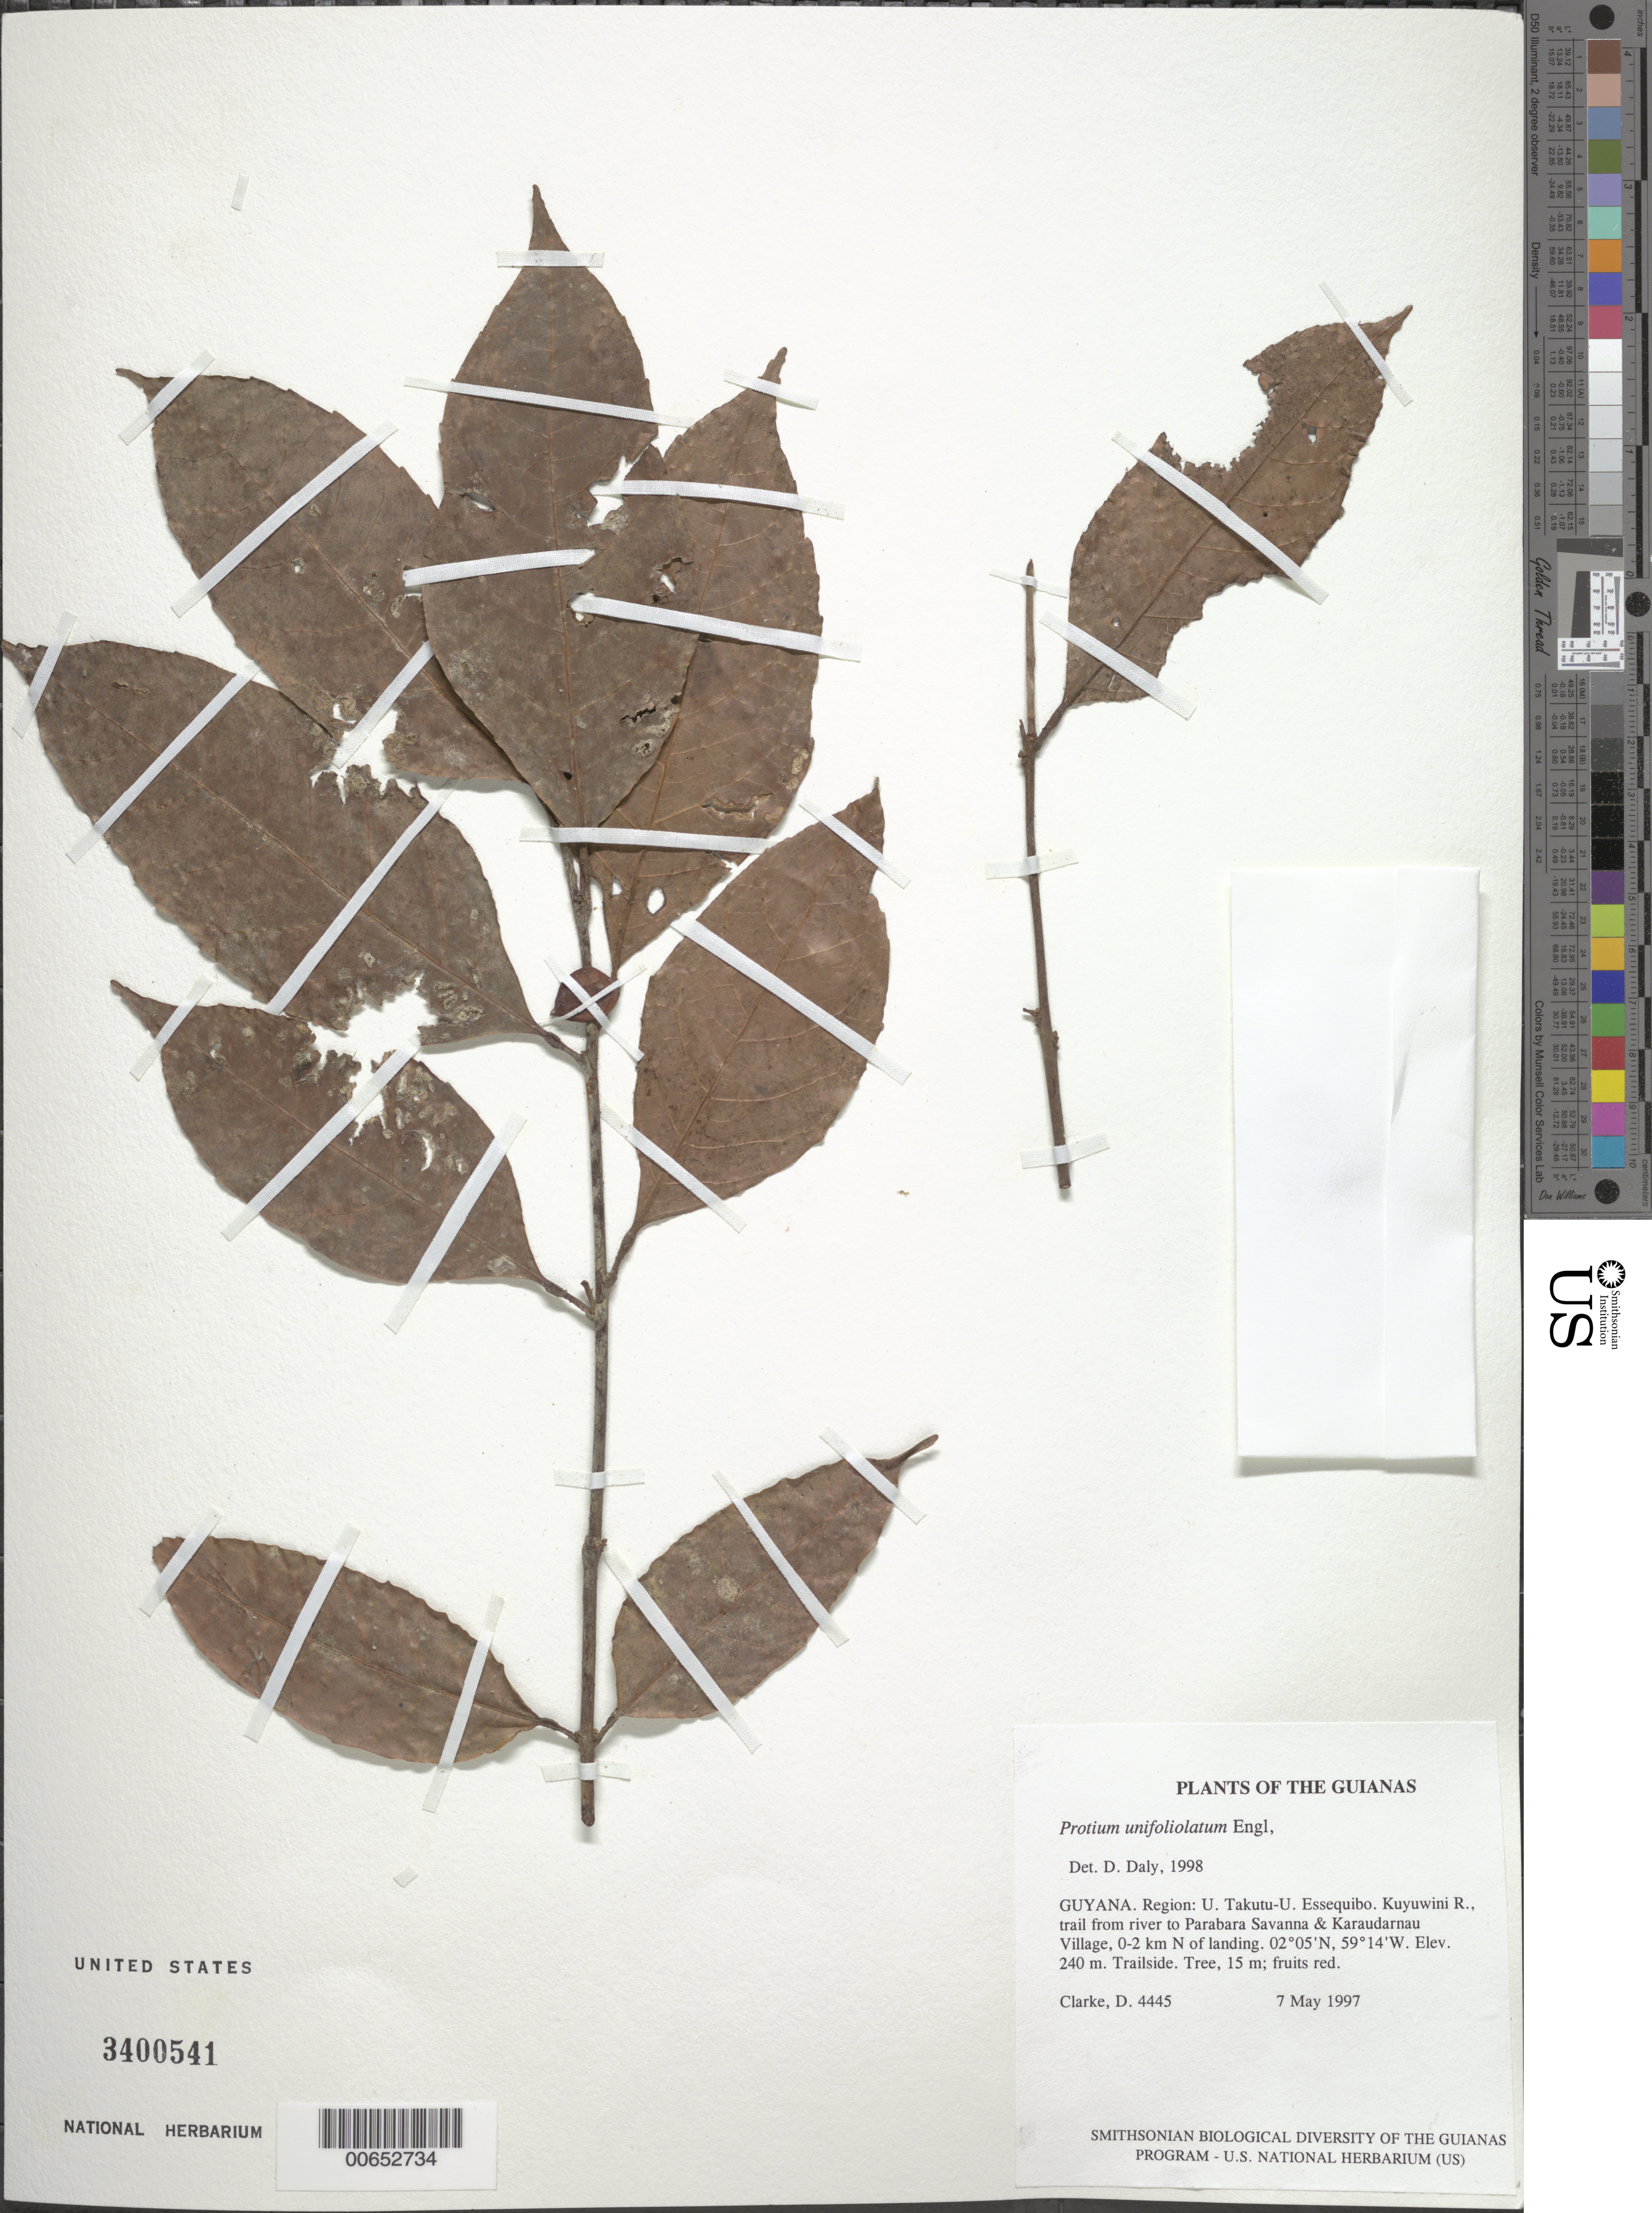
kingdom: Plantae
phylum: Tracheophyta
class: Magnoliopsida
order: Sapindales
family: Burseraceae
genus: Protium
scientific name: Protium unifoliolatum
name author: Engl.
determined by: Daly, D. C.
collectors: H. D. Clarke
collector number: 4445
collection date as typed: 7 May 1997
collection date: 1997-05-07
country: Guyana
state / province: U. Takutu-U. Essequibo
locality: Kuyuwini R., trail from river to Parabara Savanna & Karaudarnau Village, 0-2 km N of landing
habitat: Trailside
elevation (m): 240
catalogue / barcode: US 3400541